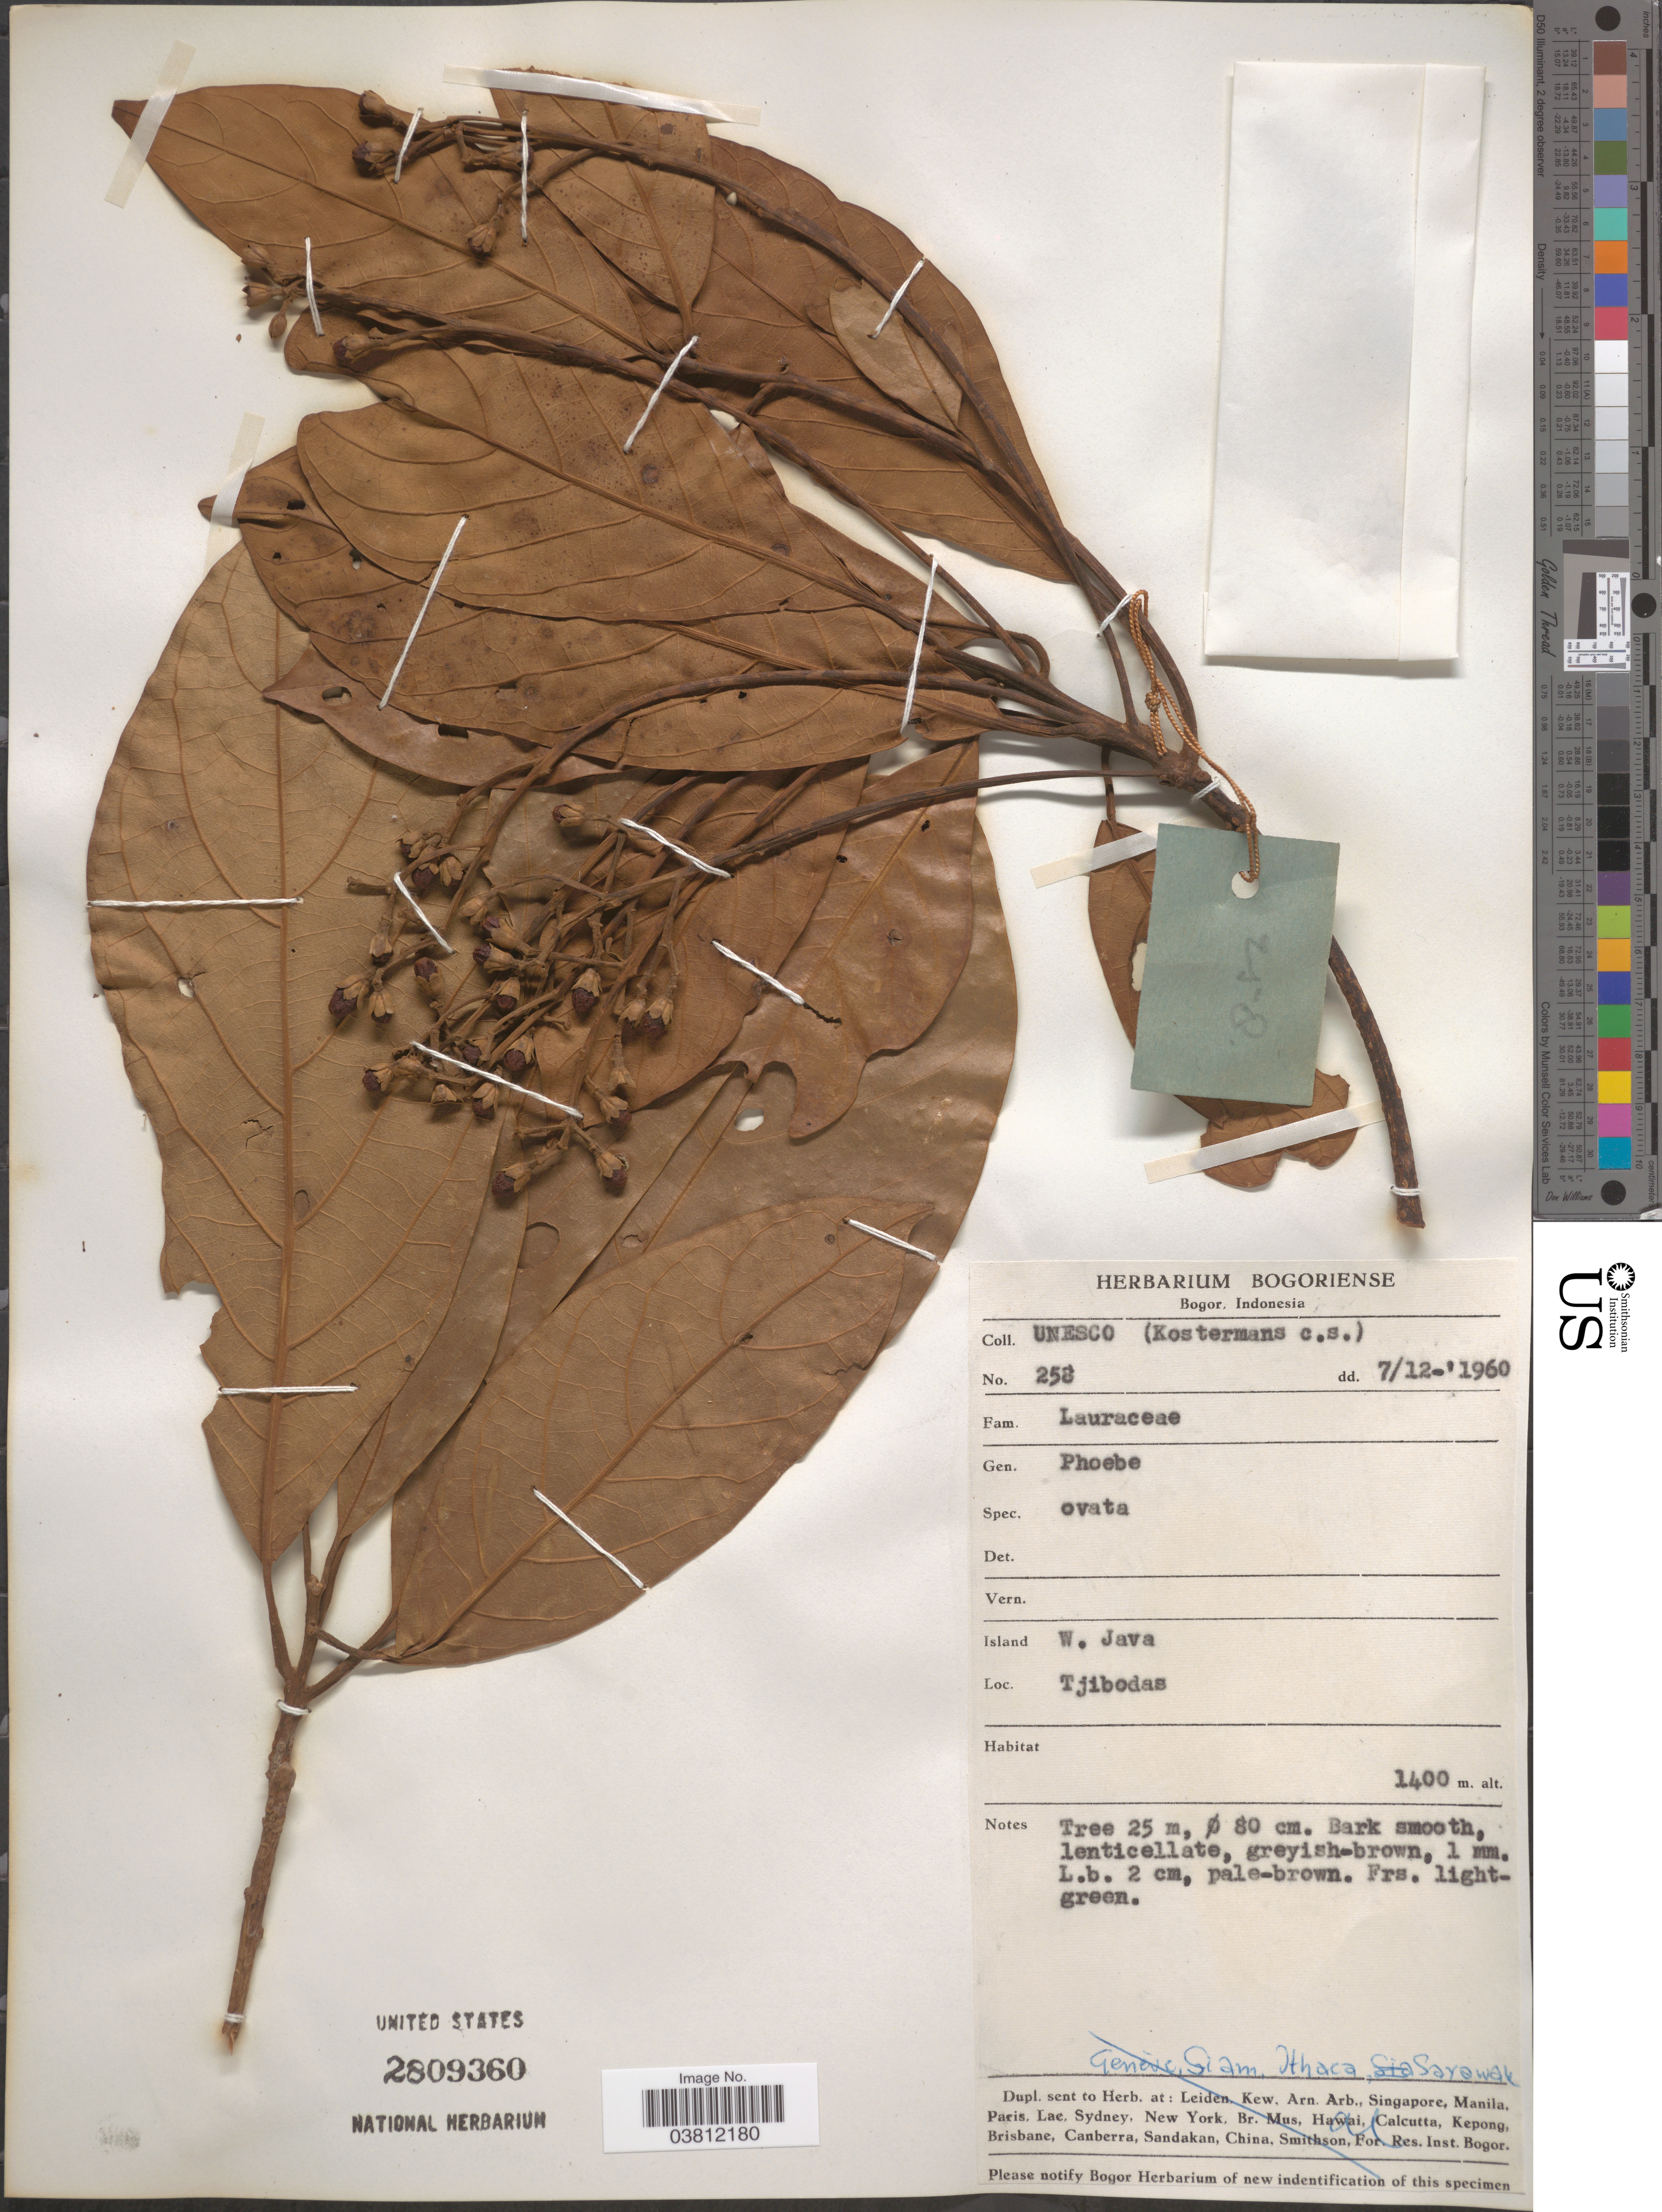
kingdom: Plantae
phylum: Tracheophyta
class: Magnoliopsida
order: Laurales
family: Lauraceae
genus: Phoebe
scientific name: Phoebe grandis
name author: (Nees) Merr.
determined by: Kostermans, A. J. G. H.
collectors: Kostermans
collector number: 258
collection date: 1960-12-07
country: Indonesia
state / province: Java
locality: W. Java. Tjibodas.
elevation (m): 1400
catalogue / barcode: US 2809360